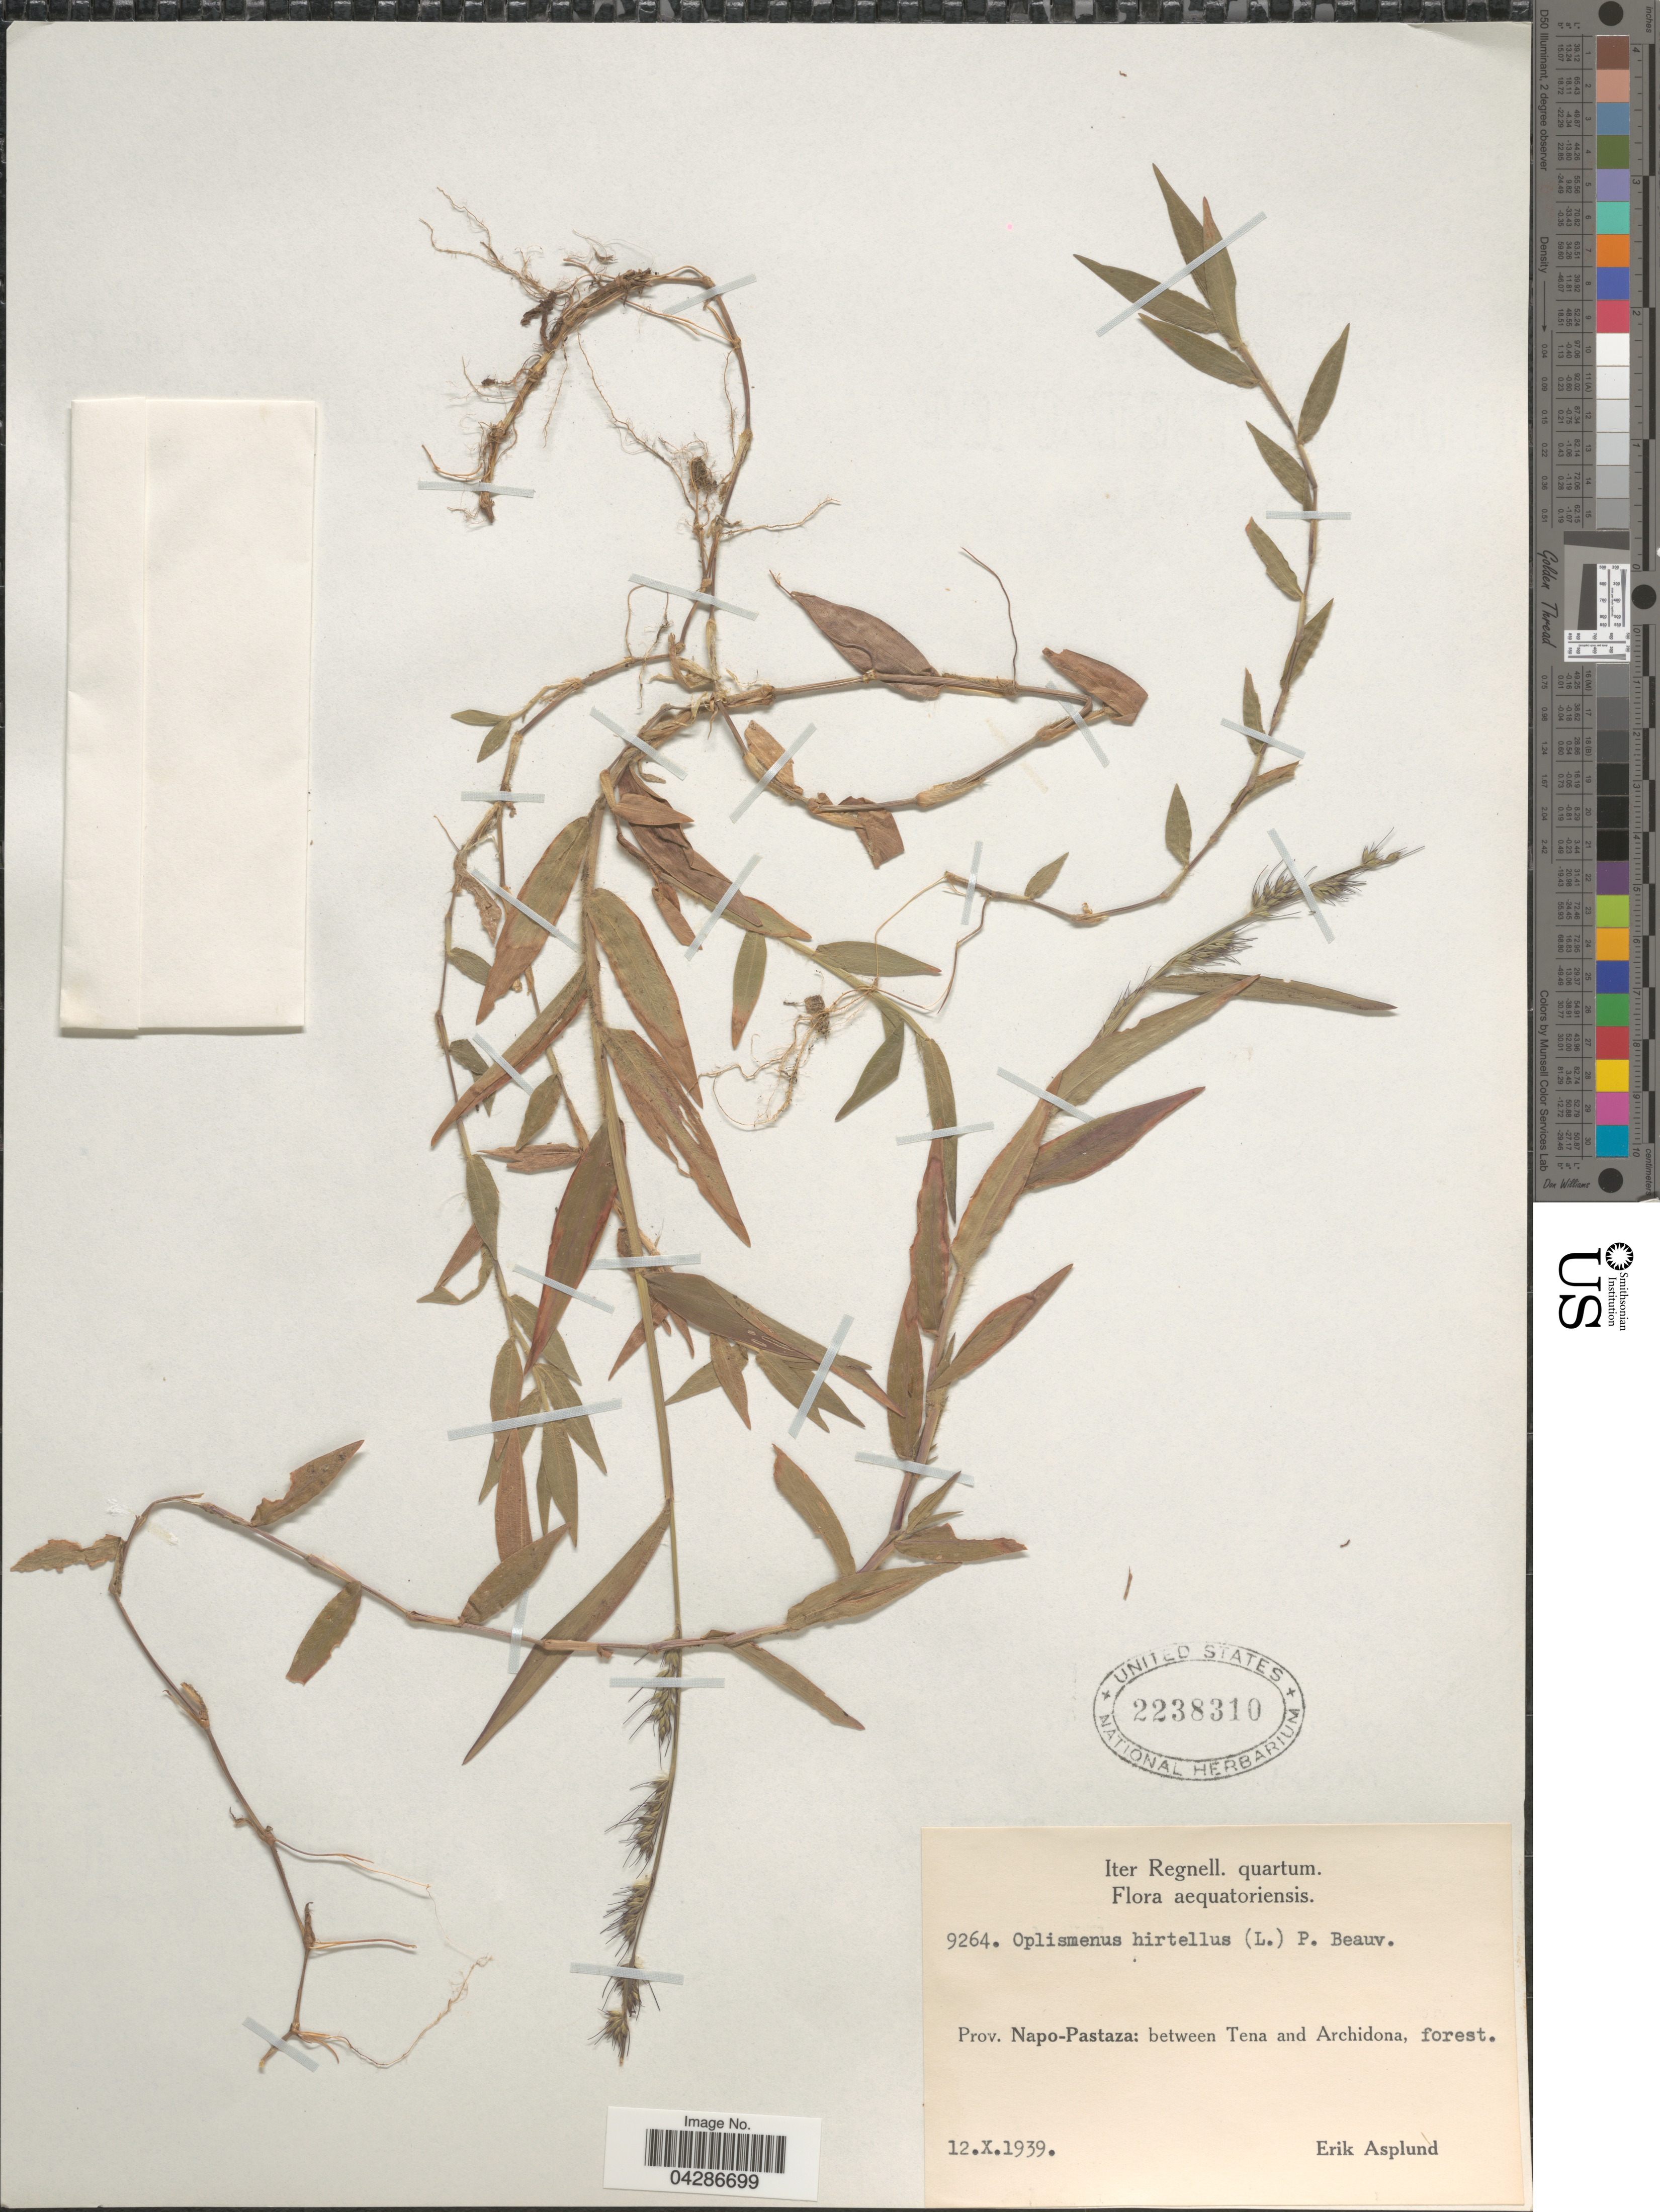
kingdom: Plantae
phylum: Tracheophyta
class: Liliopsida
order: Poales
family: Poaceae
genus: Oplismenus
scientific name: Oplismenus hirtellus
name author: (L.) P. Beauv.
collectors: E. Asplund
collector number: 9264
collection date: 1939-10-12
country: Ecuador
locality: Iter Regnell. quartum. Prov. Napo-Pastaza: between Tena and Archidona.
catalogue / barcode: US 2238310